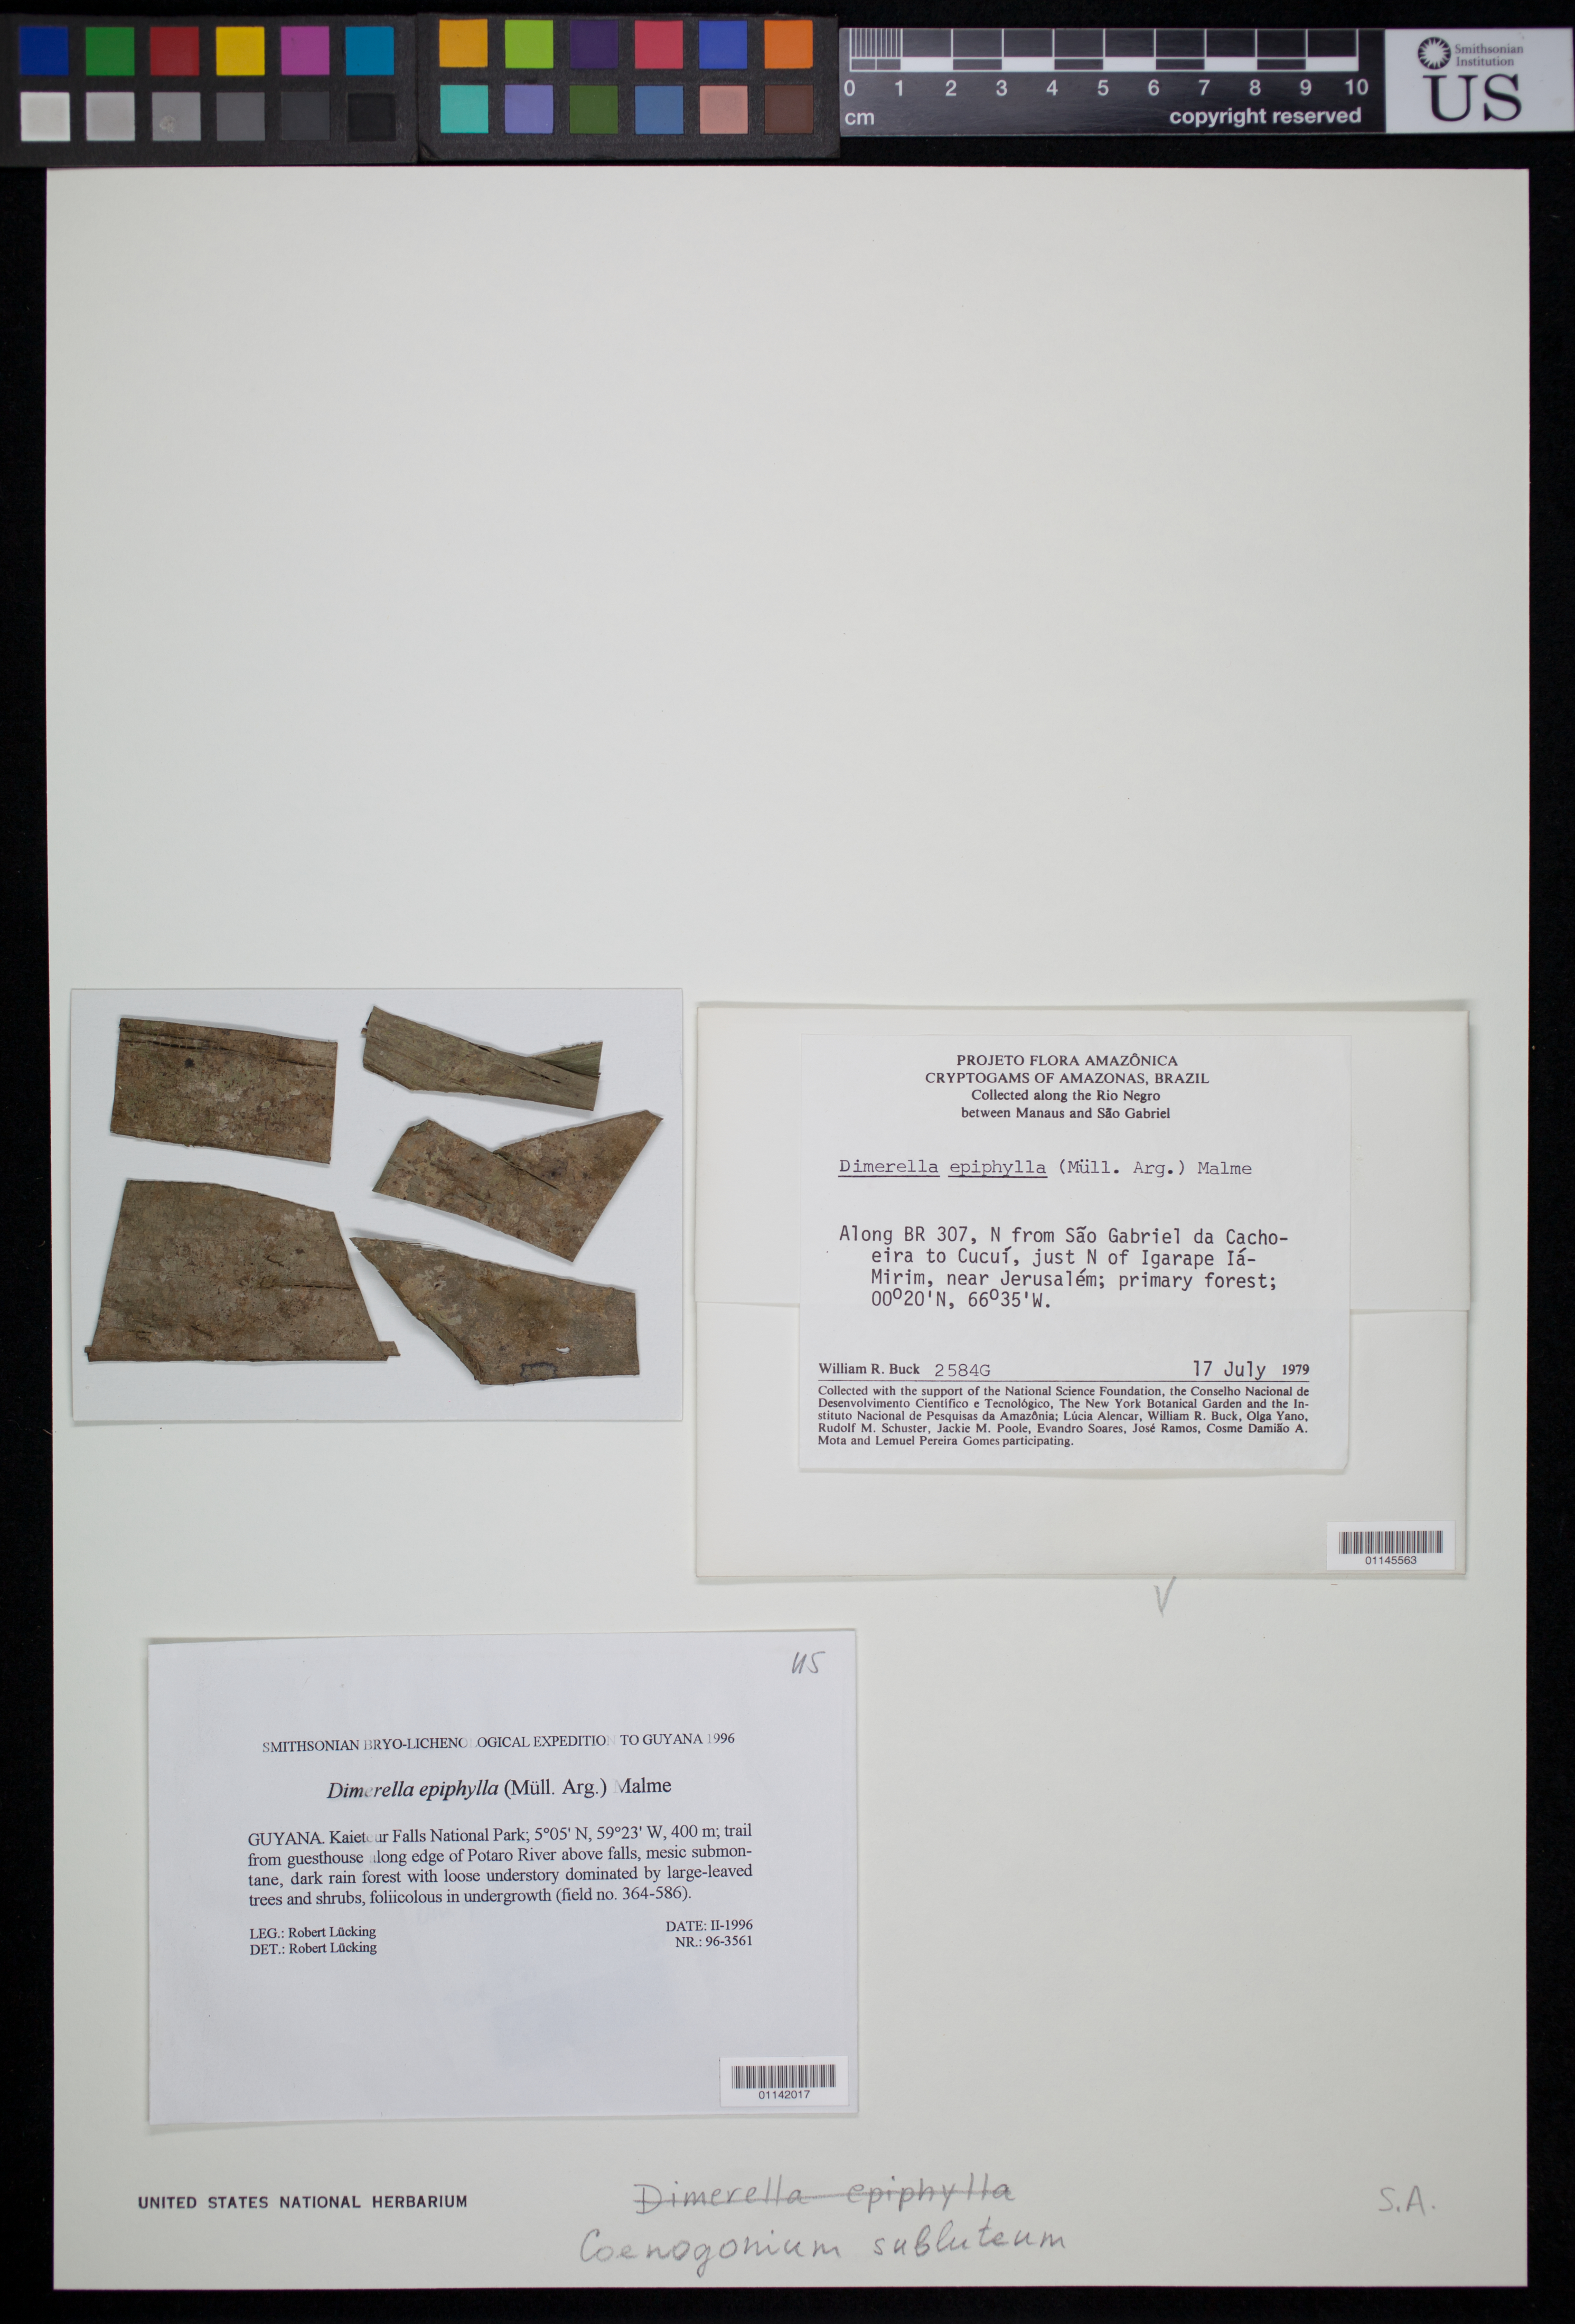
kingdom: Fungi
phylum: Ascomycota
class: Lecanoromycetes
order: Ostropales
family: Coenogoniaceae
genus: Coenogonium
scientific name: Coenogonium subluteum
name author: (Rehm) Kalb & Lücking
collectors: W. R. Buck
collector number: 2584 G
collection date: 1979-07-17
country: Brazil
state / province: Amazônas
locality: Along BR 307, N from Sao Gabriel da Cachoeira to Cucui, just N of Igarape Ia-Mirim, near Jerusalem.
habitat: Foliicolous